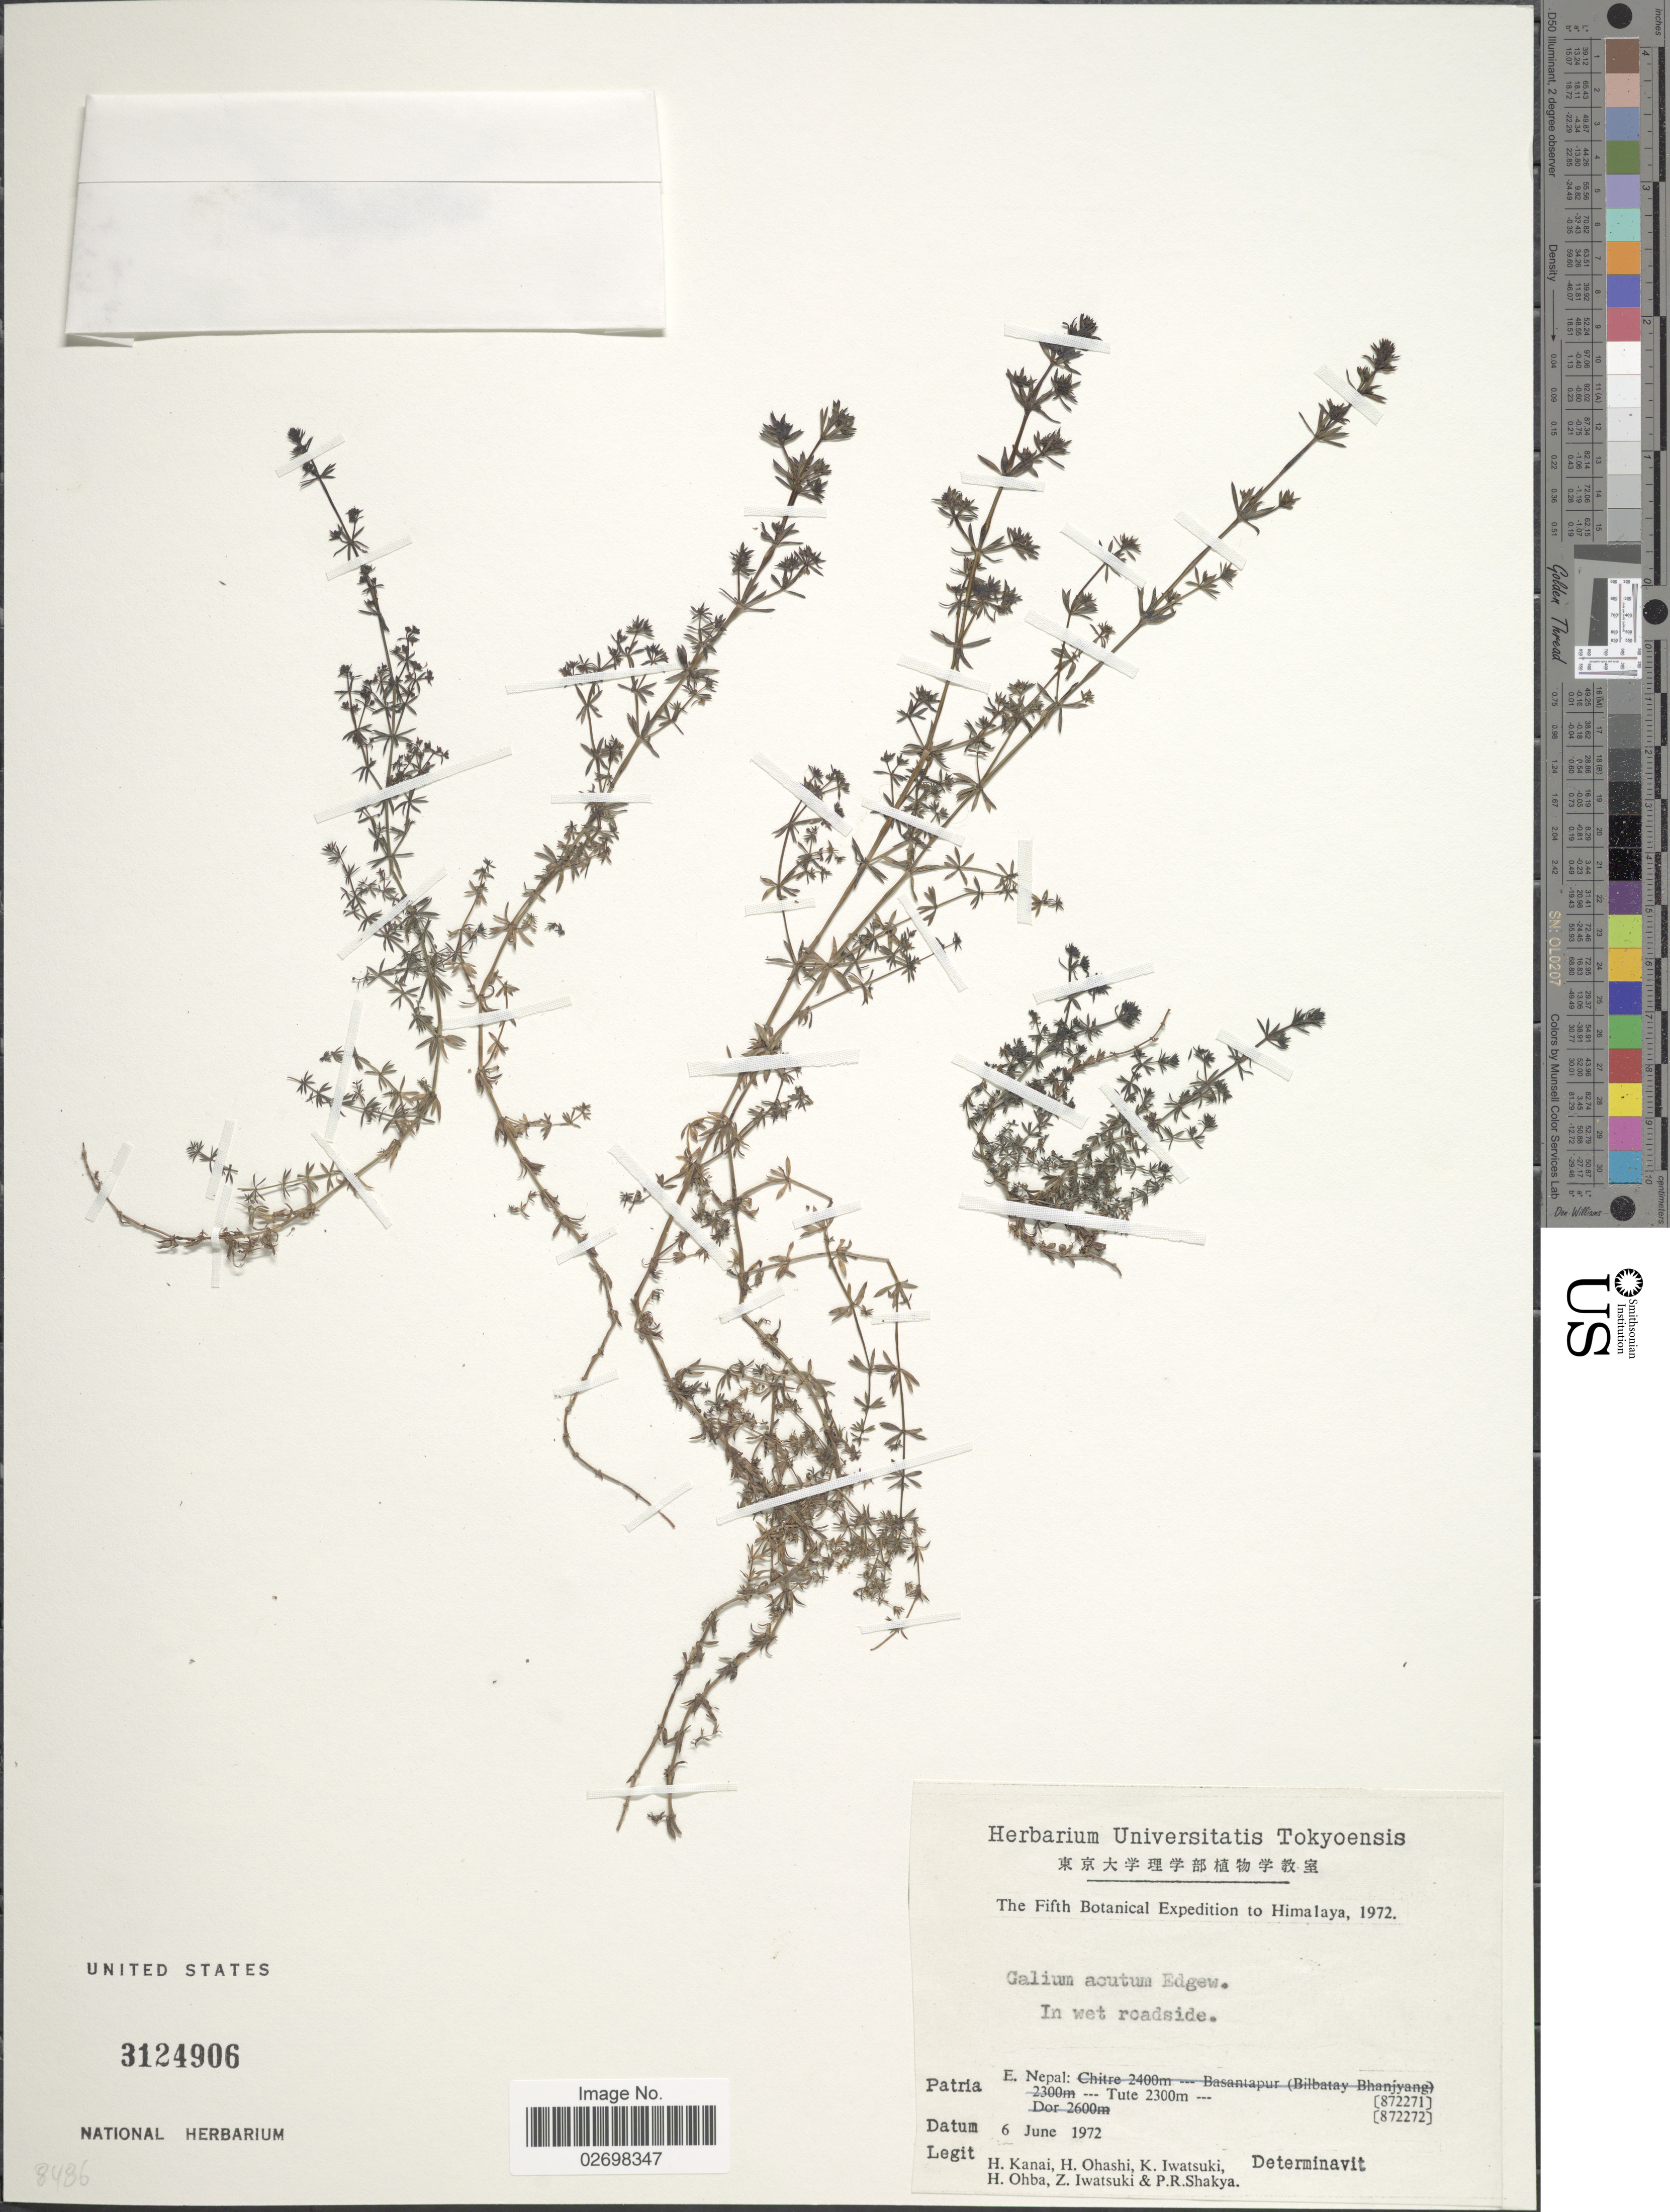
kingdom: Plantae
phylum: Tracheophyta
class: Magnoliopsida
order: Gentianales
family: Rubiaceae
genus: Galium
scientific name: Galium acutum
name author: Edgew.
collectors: H. Kanai, H. Ohashi, K. Iwatsuki, H. Ohba & et al.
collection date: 1972-06-06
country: Nepal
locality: In wet roadside. E. Nepal, Tute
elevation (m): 2300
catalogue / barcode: US 3124906